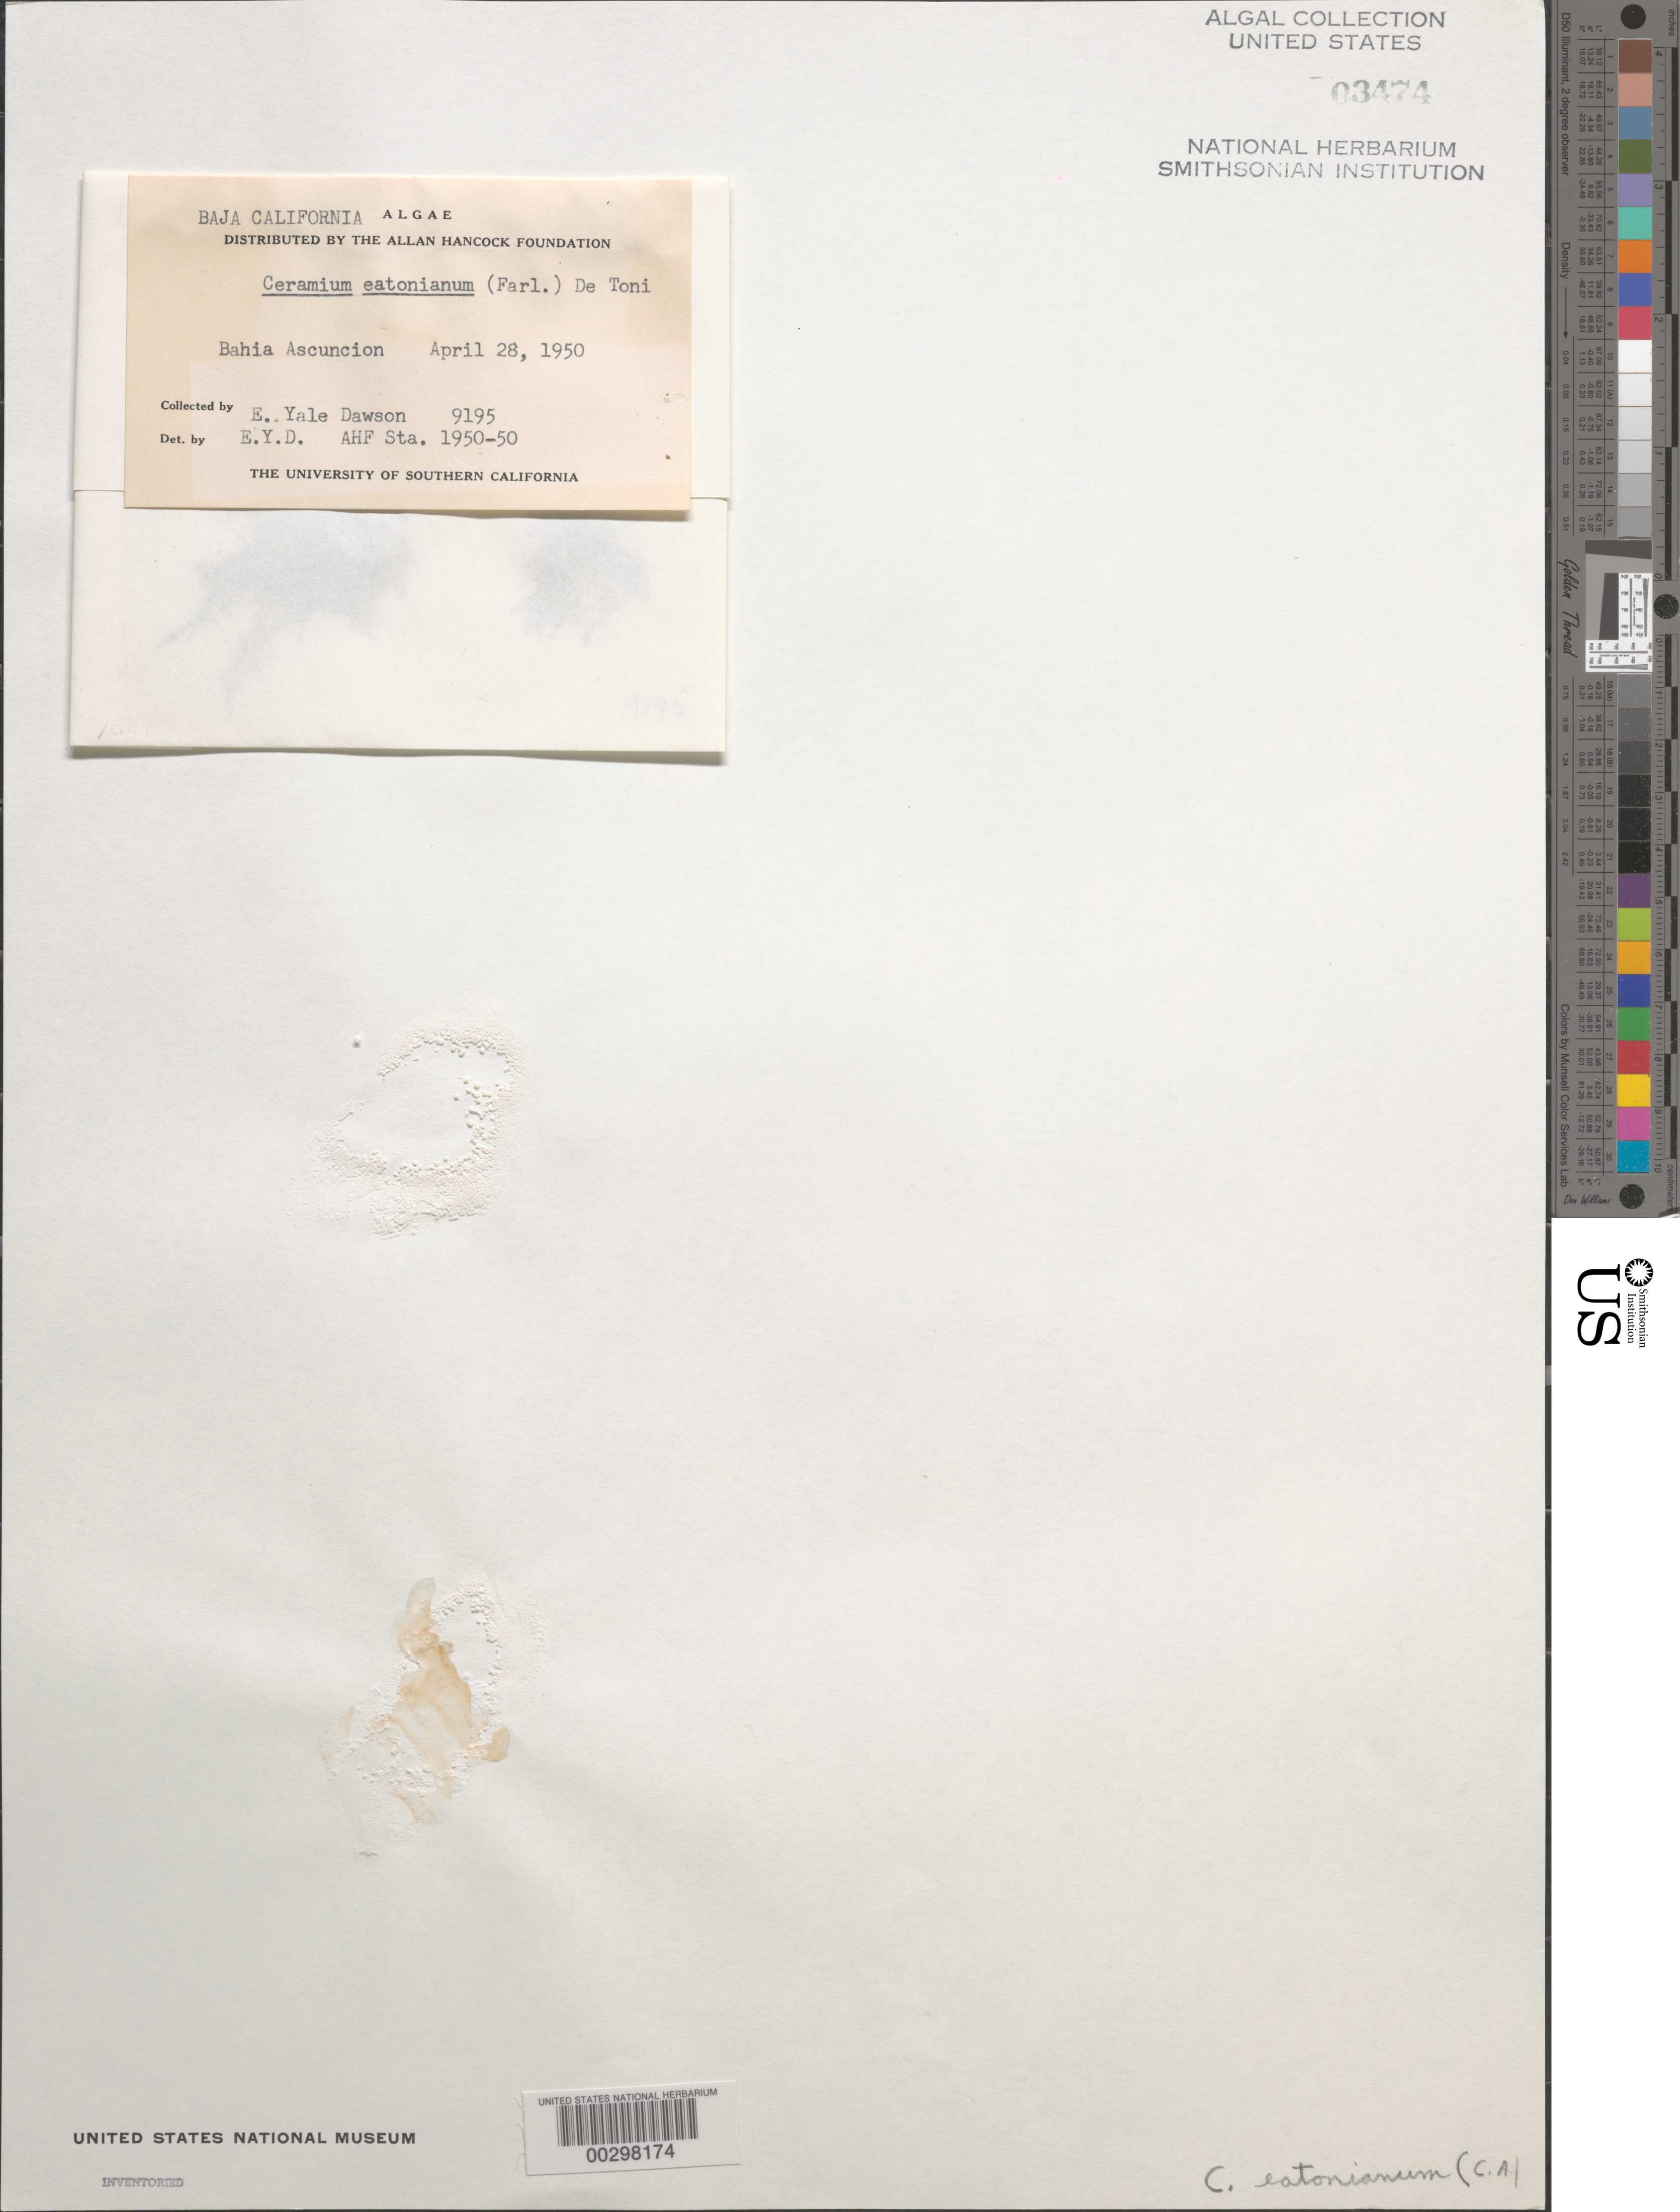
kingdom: Plantae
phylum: Rhodophyta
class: Florideophyceae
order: Ceramiales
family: Ceramiaceae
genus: Corallophila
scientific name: Corallophila eatoniana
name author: (Farl.) T.O. Cho et al.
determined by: Algae name updating Project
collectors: E. Y. Dawson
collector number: EYD 9195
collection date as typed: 28 Apr 1950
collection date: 1950-04-28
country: Mexico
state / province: Baja California Sur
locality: Bahia Asuncion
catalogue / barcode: US 3474